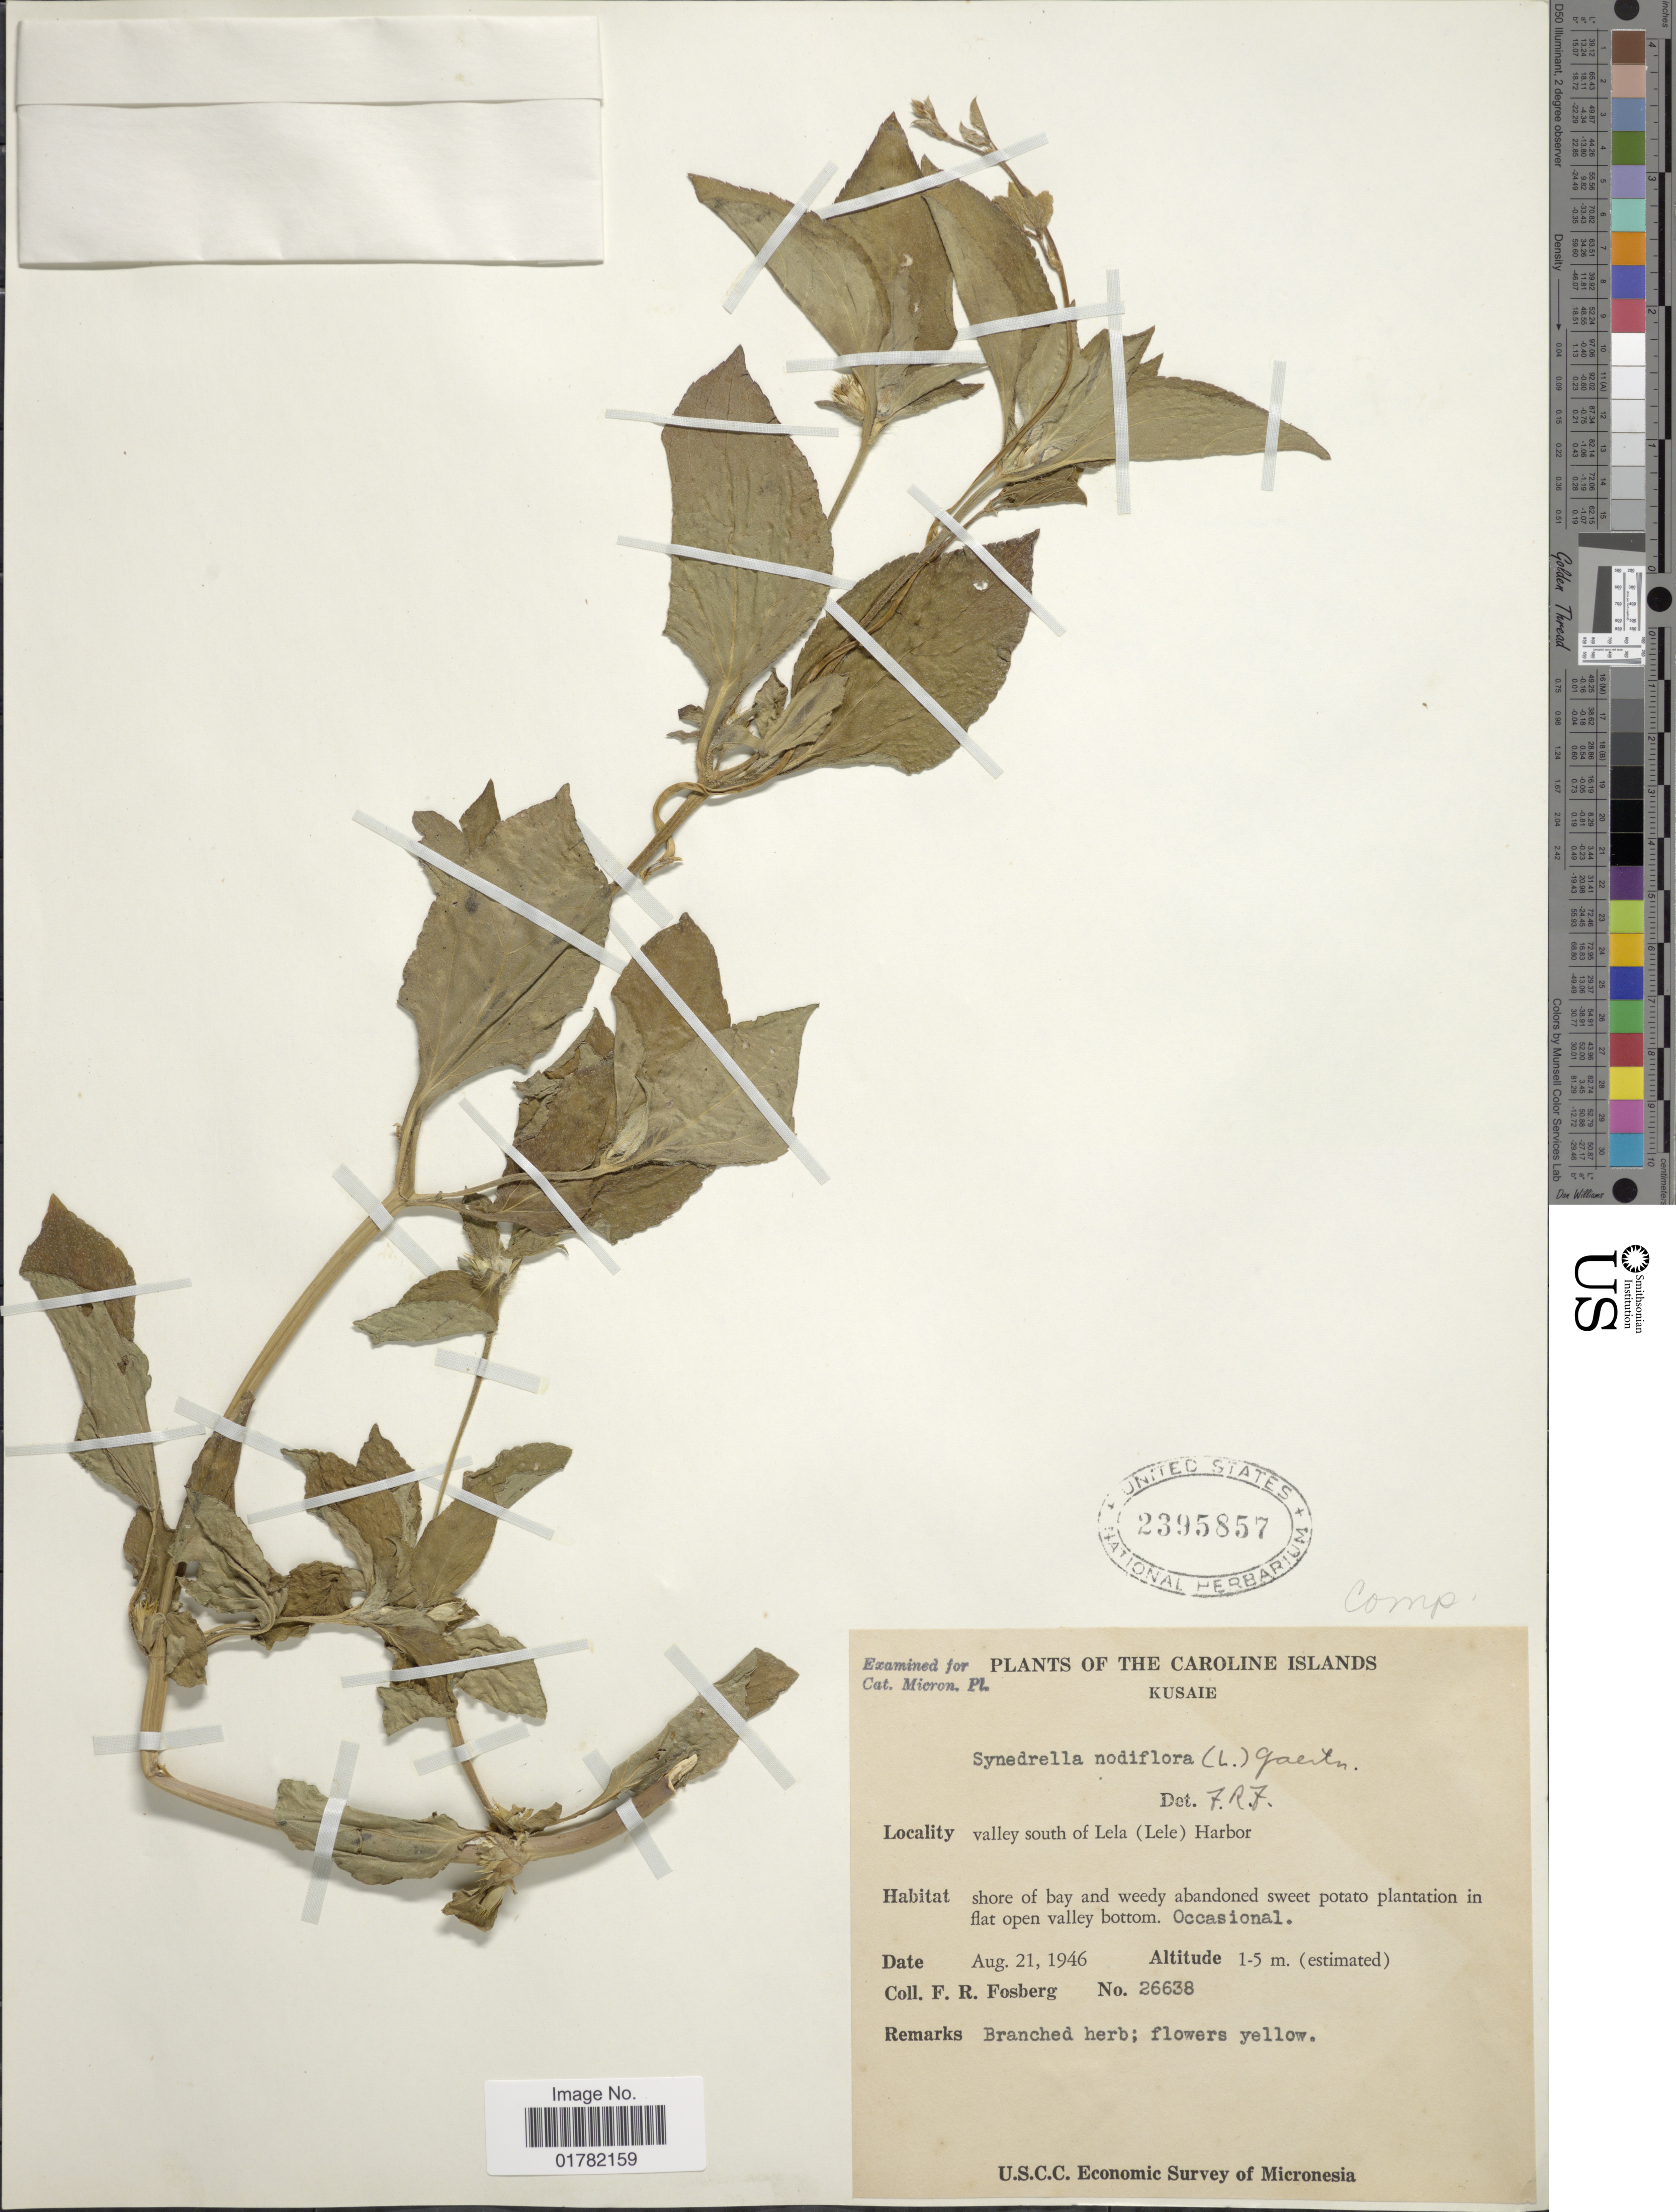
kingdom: Plantae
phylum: Tracheophyta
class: Magnoliopsida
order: Asterales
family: Asteraceae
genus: Synedrella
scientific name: Synedrella nodiflora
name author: (L.) Gaertn.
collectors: F. R. Fosberg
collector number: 26638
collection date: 1946-08-21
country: Micronesia, Federated States of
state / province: Kosrae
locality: The Caroline Islands, Kusaie, valley south of Lela (Lele) Harbor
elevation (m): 1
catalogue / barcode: US 2395857